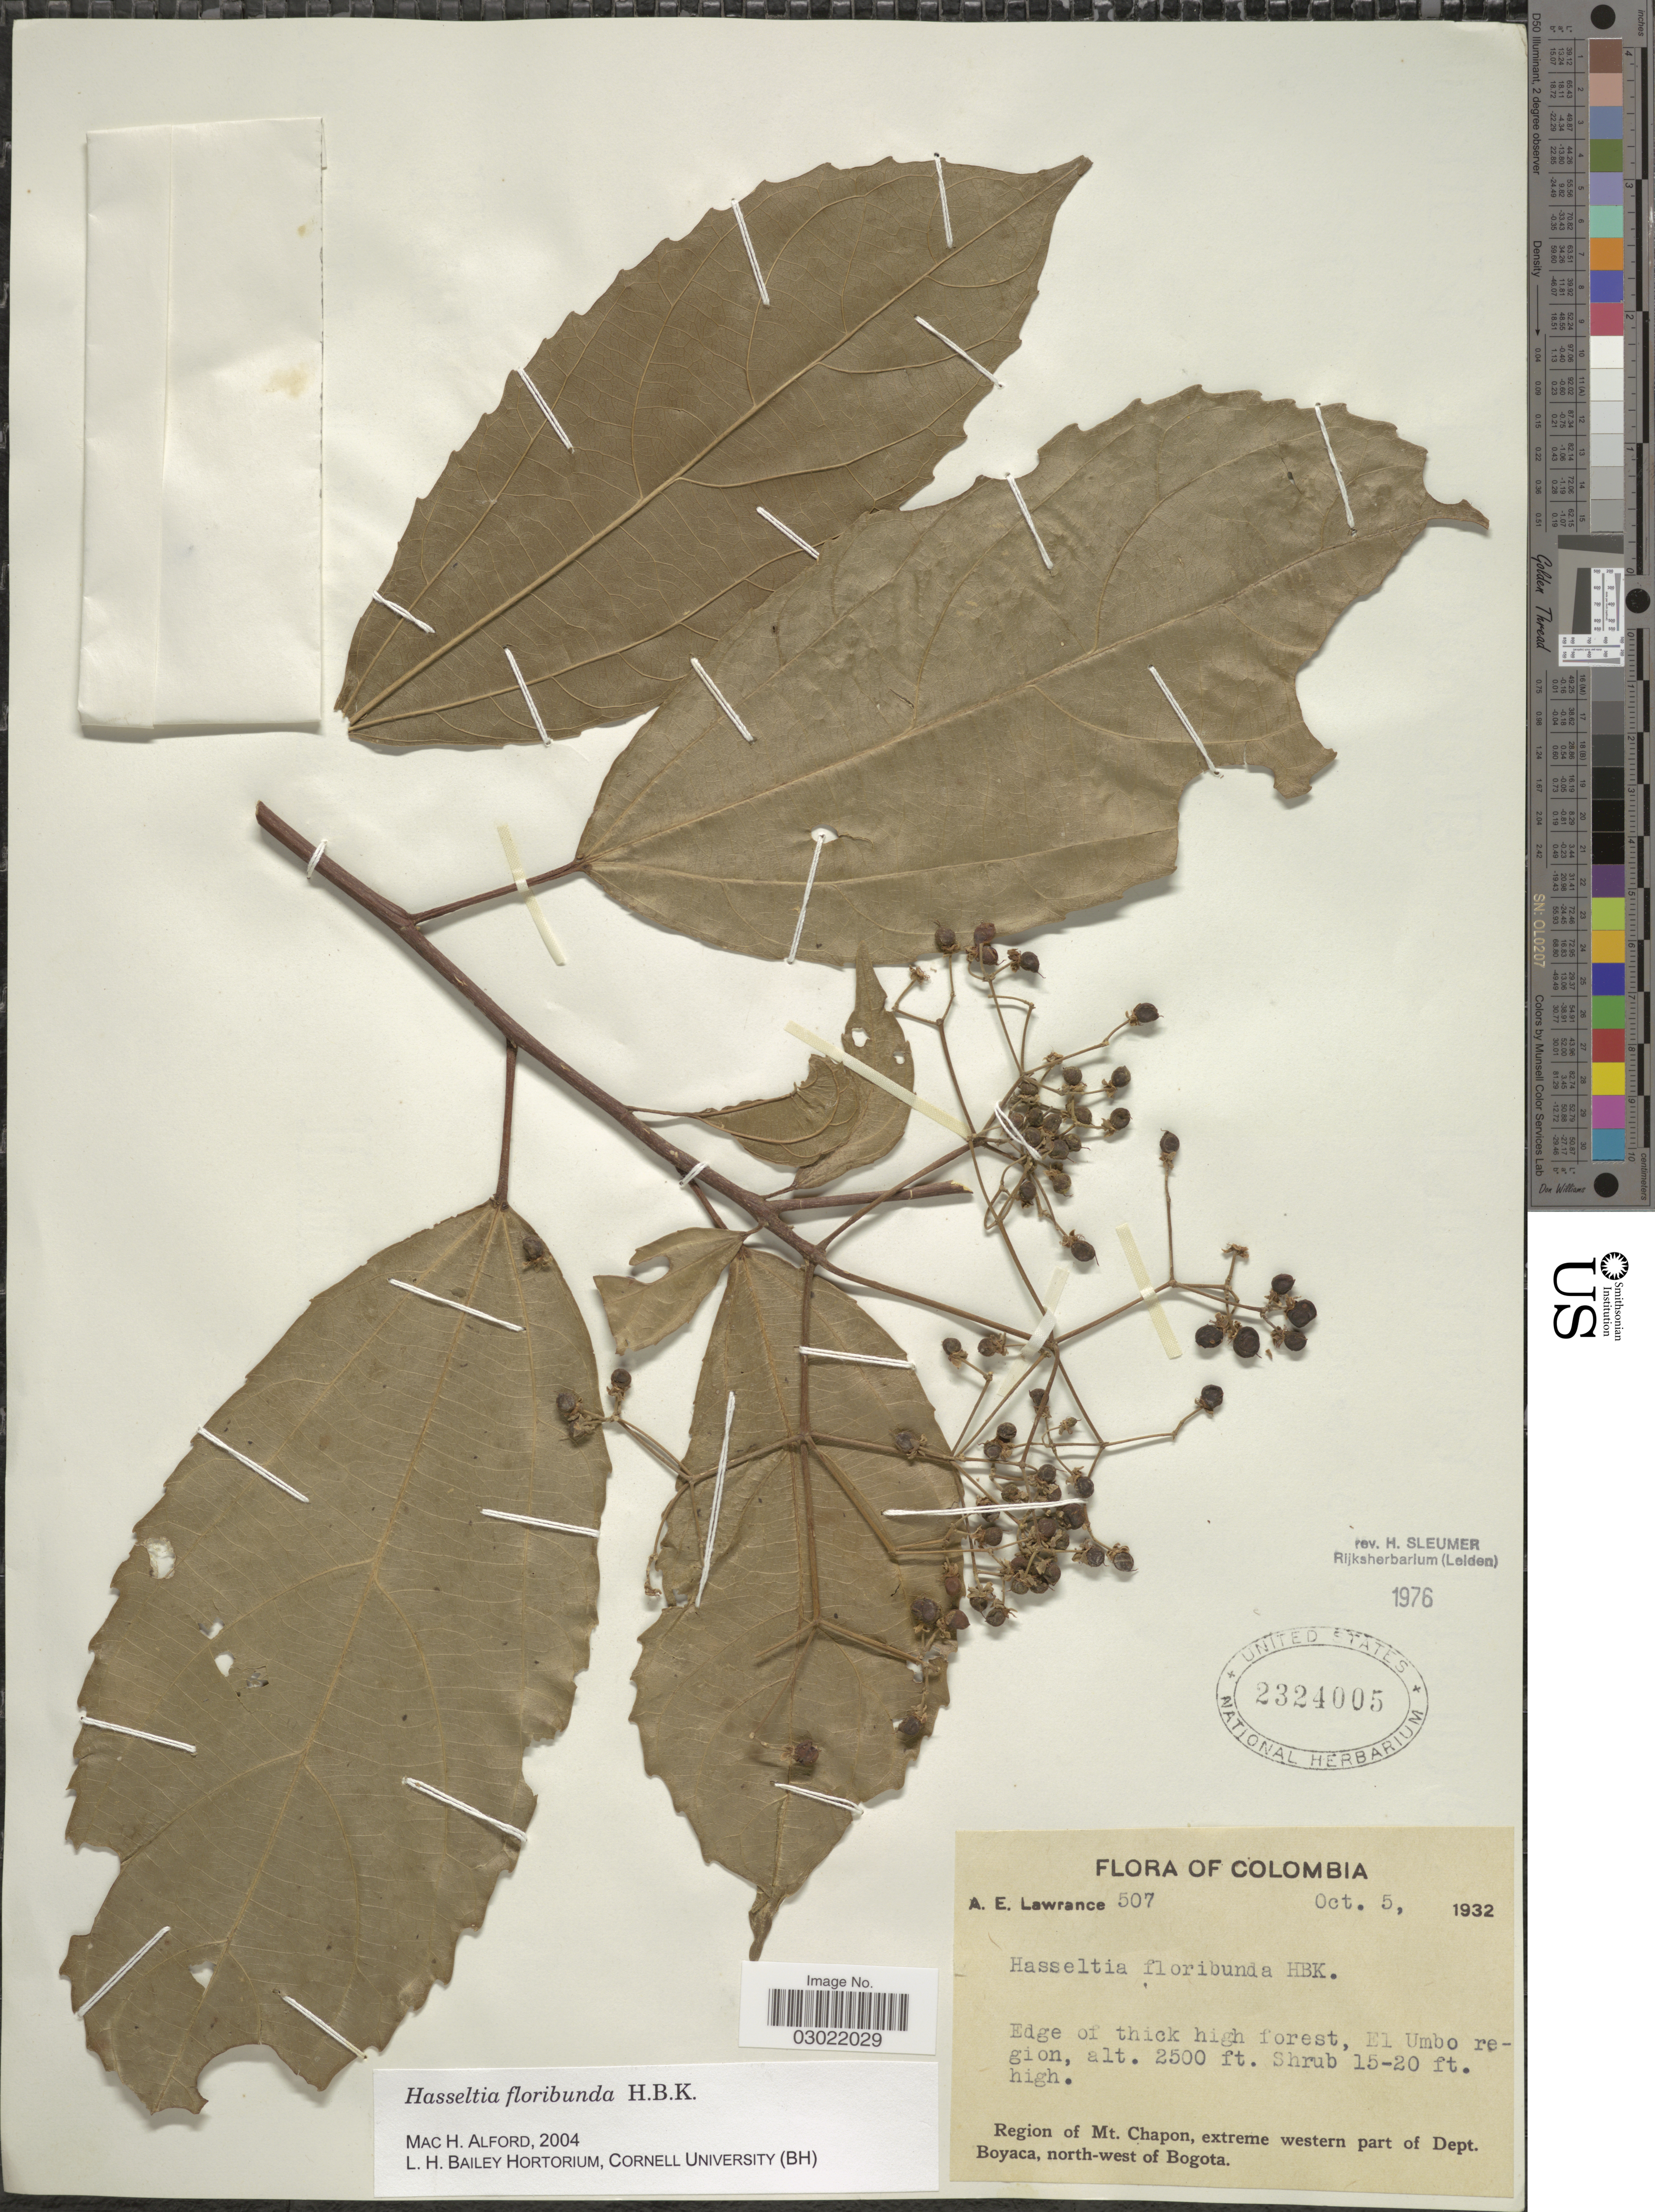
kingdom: Plantae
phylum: Tracheophyta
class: Magnoliopsida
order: Malpighiales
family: Salicaceae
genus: Hasseltia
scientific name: Hasseltia floribunda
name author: Kunth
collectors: A. Lawrence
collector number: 507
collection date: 1932-10-05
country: Colombia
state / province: Boyacá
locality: Edge of thicket high forest, El Umbo region. Region of Mt. Chapon, extreme western part of Dept. Boyaca, north-west of Bogota.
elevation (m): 762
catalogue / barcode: US 2324005